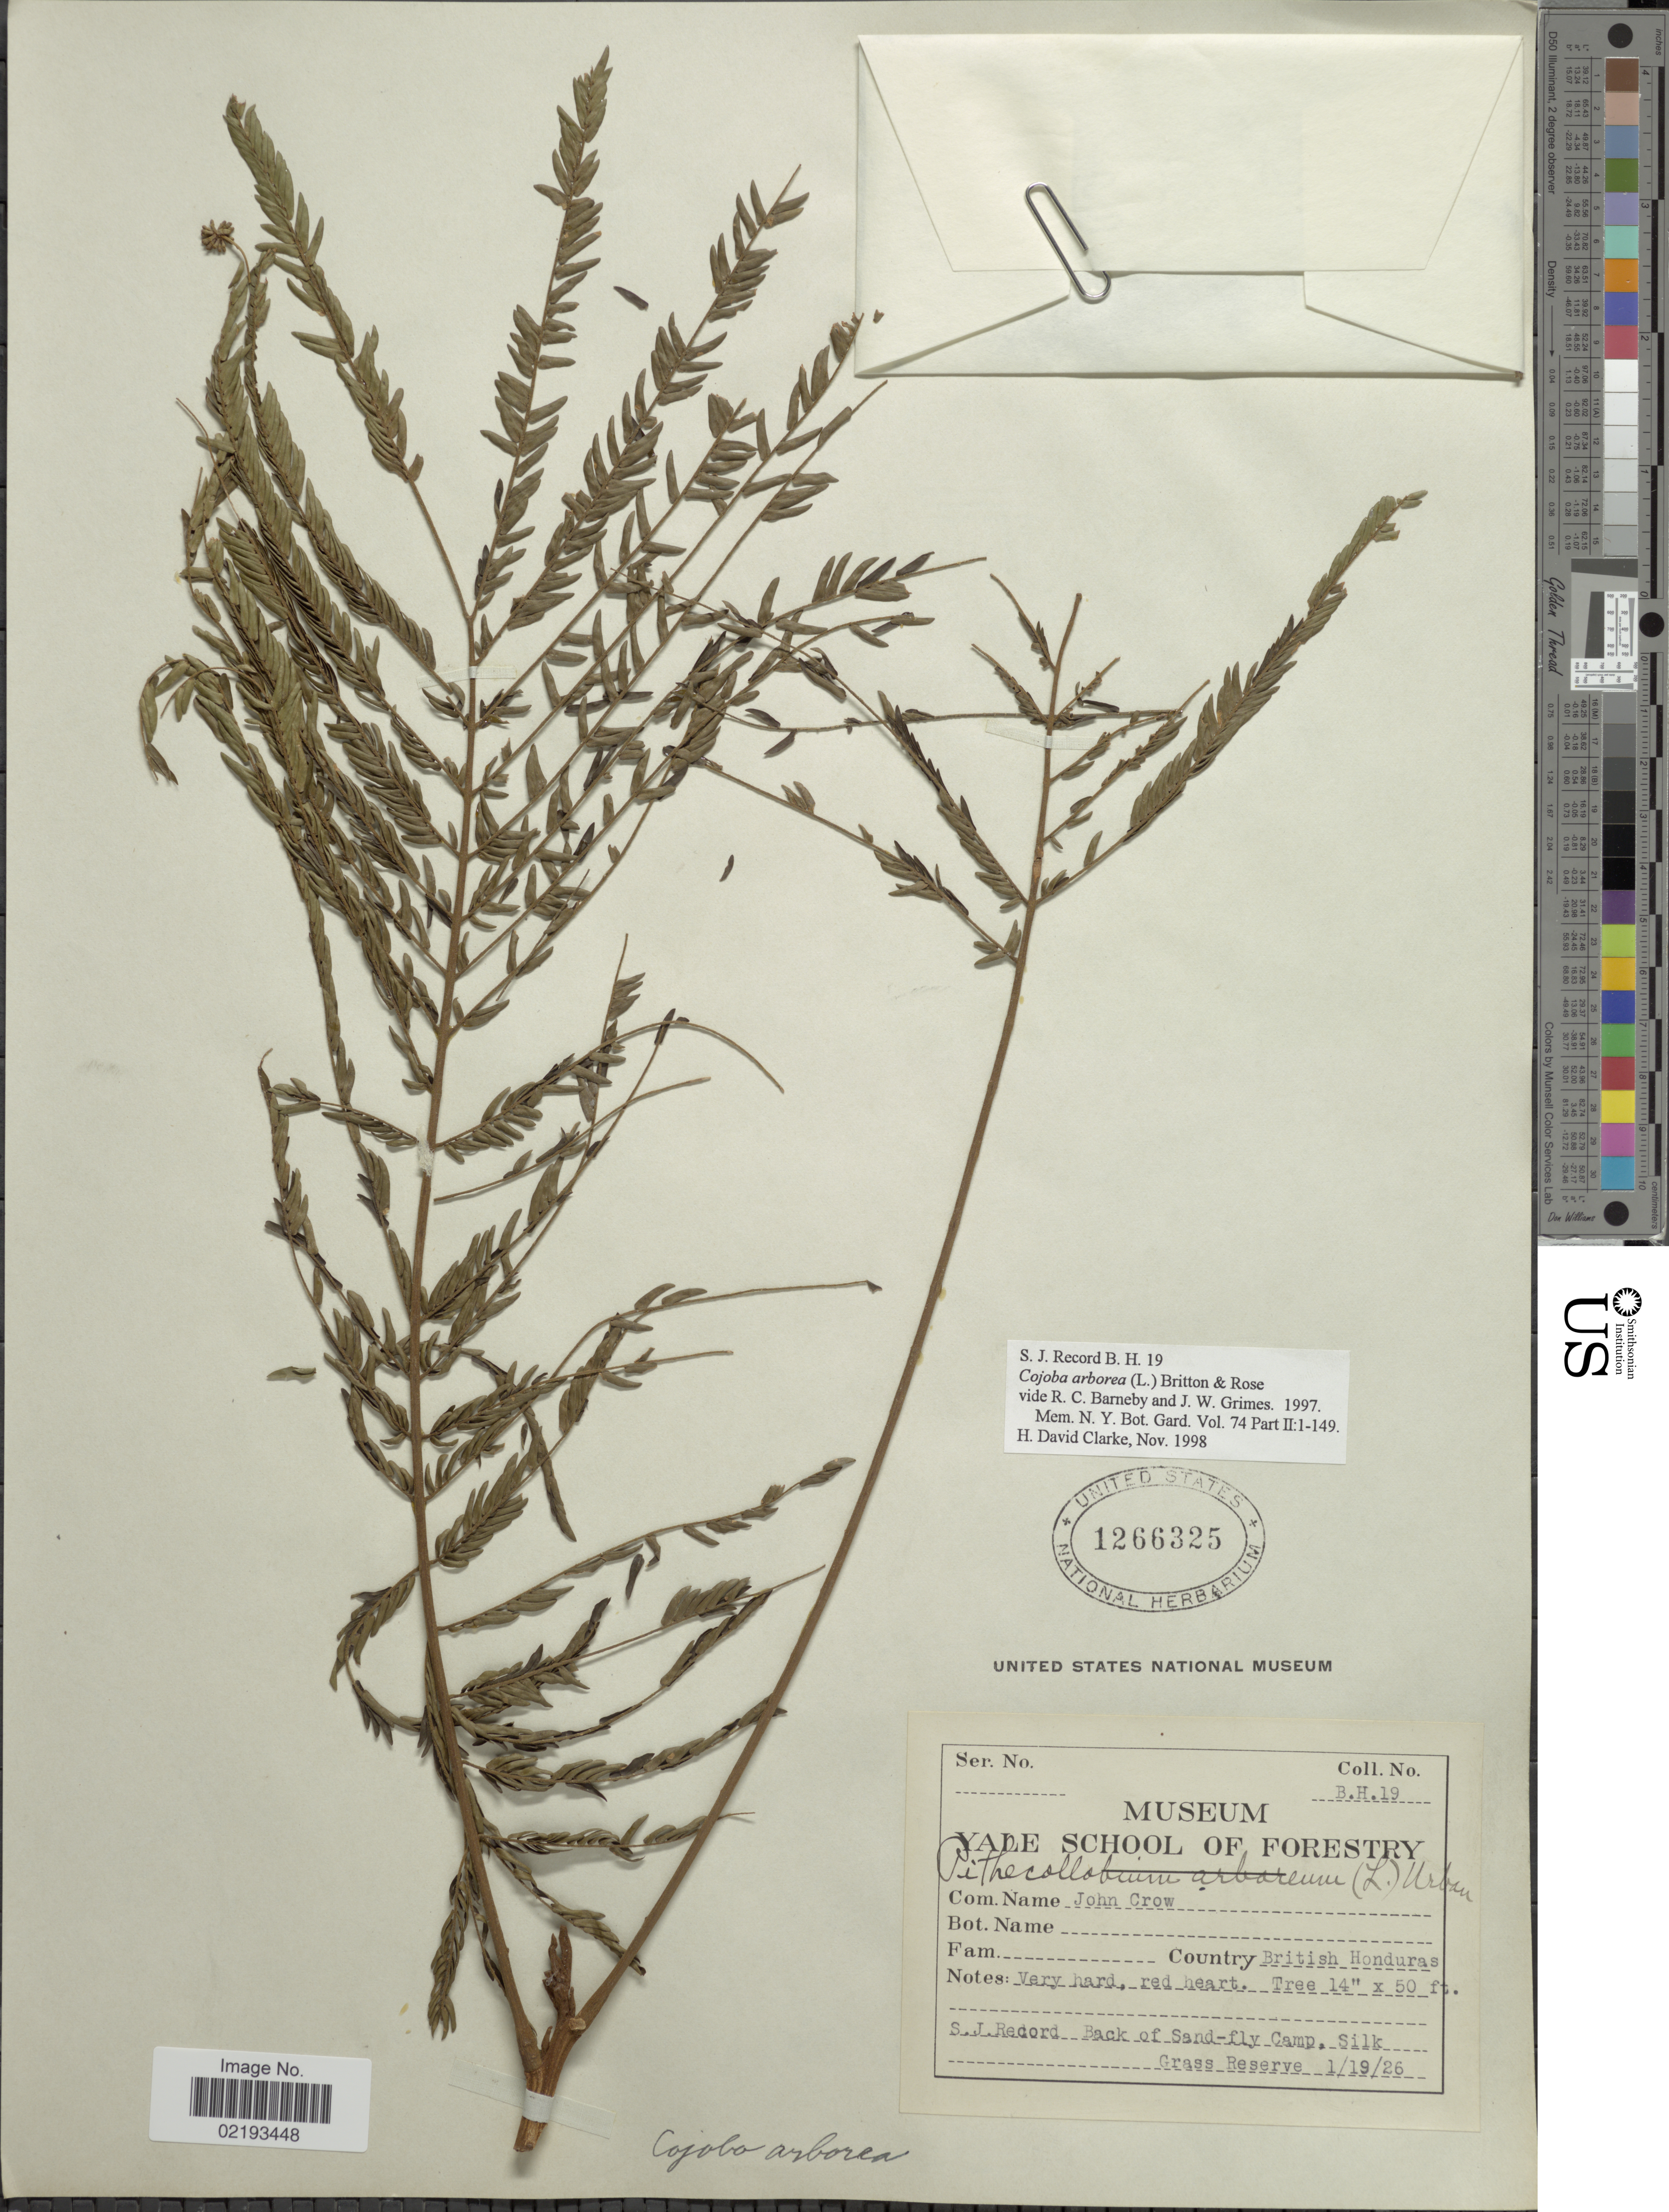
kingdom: Plantae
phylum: Tracheophyta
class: Magnoliopsida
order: Fabales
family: Fabaceae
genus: Cojoba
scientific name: Cojoba arborea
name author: (L.) Britton & Rose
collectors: J. Crow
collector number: B. H. 19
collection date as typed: Transcribed d/m/y: 19/1/26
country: Belize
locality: British Honduras, S.J. Record Back of Sand-fly Camp, Silk Grass Reserve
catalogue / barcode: US 1266325